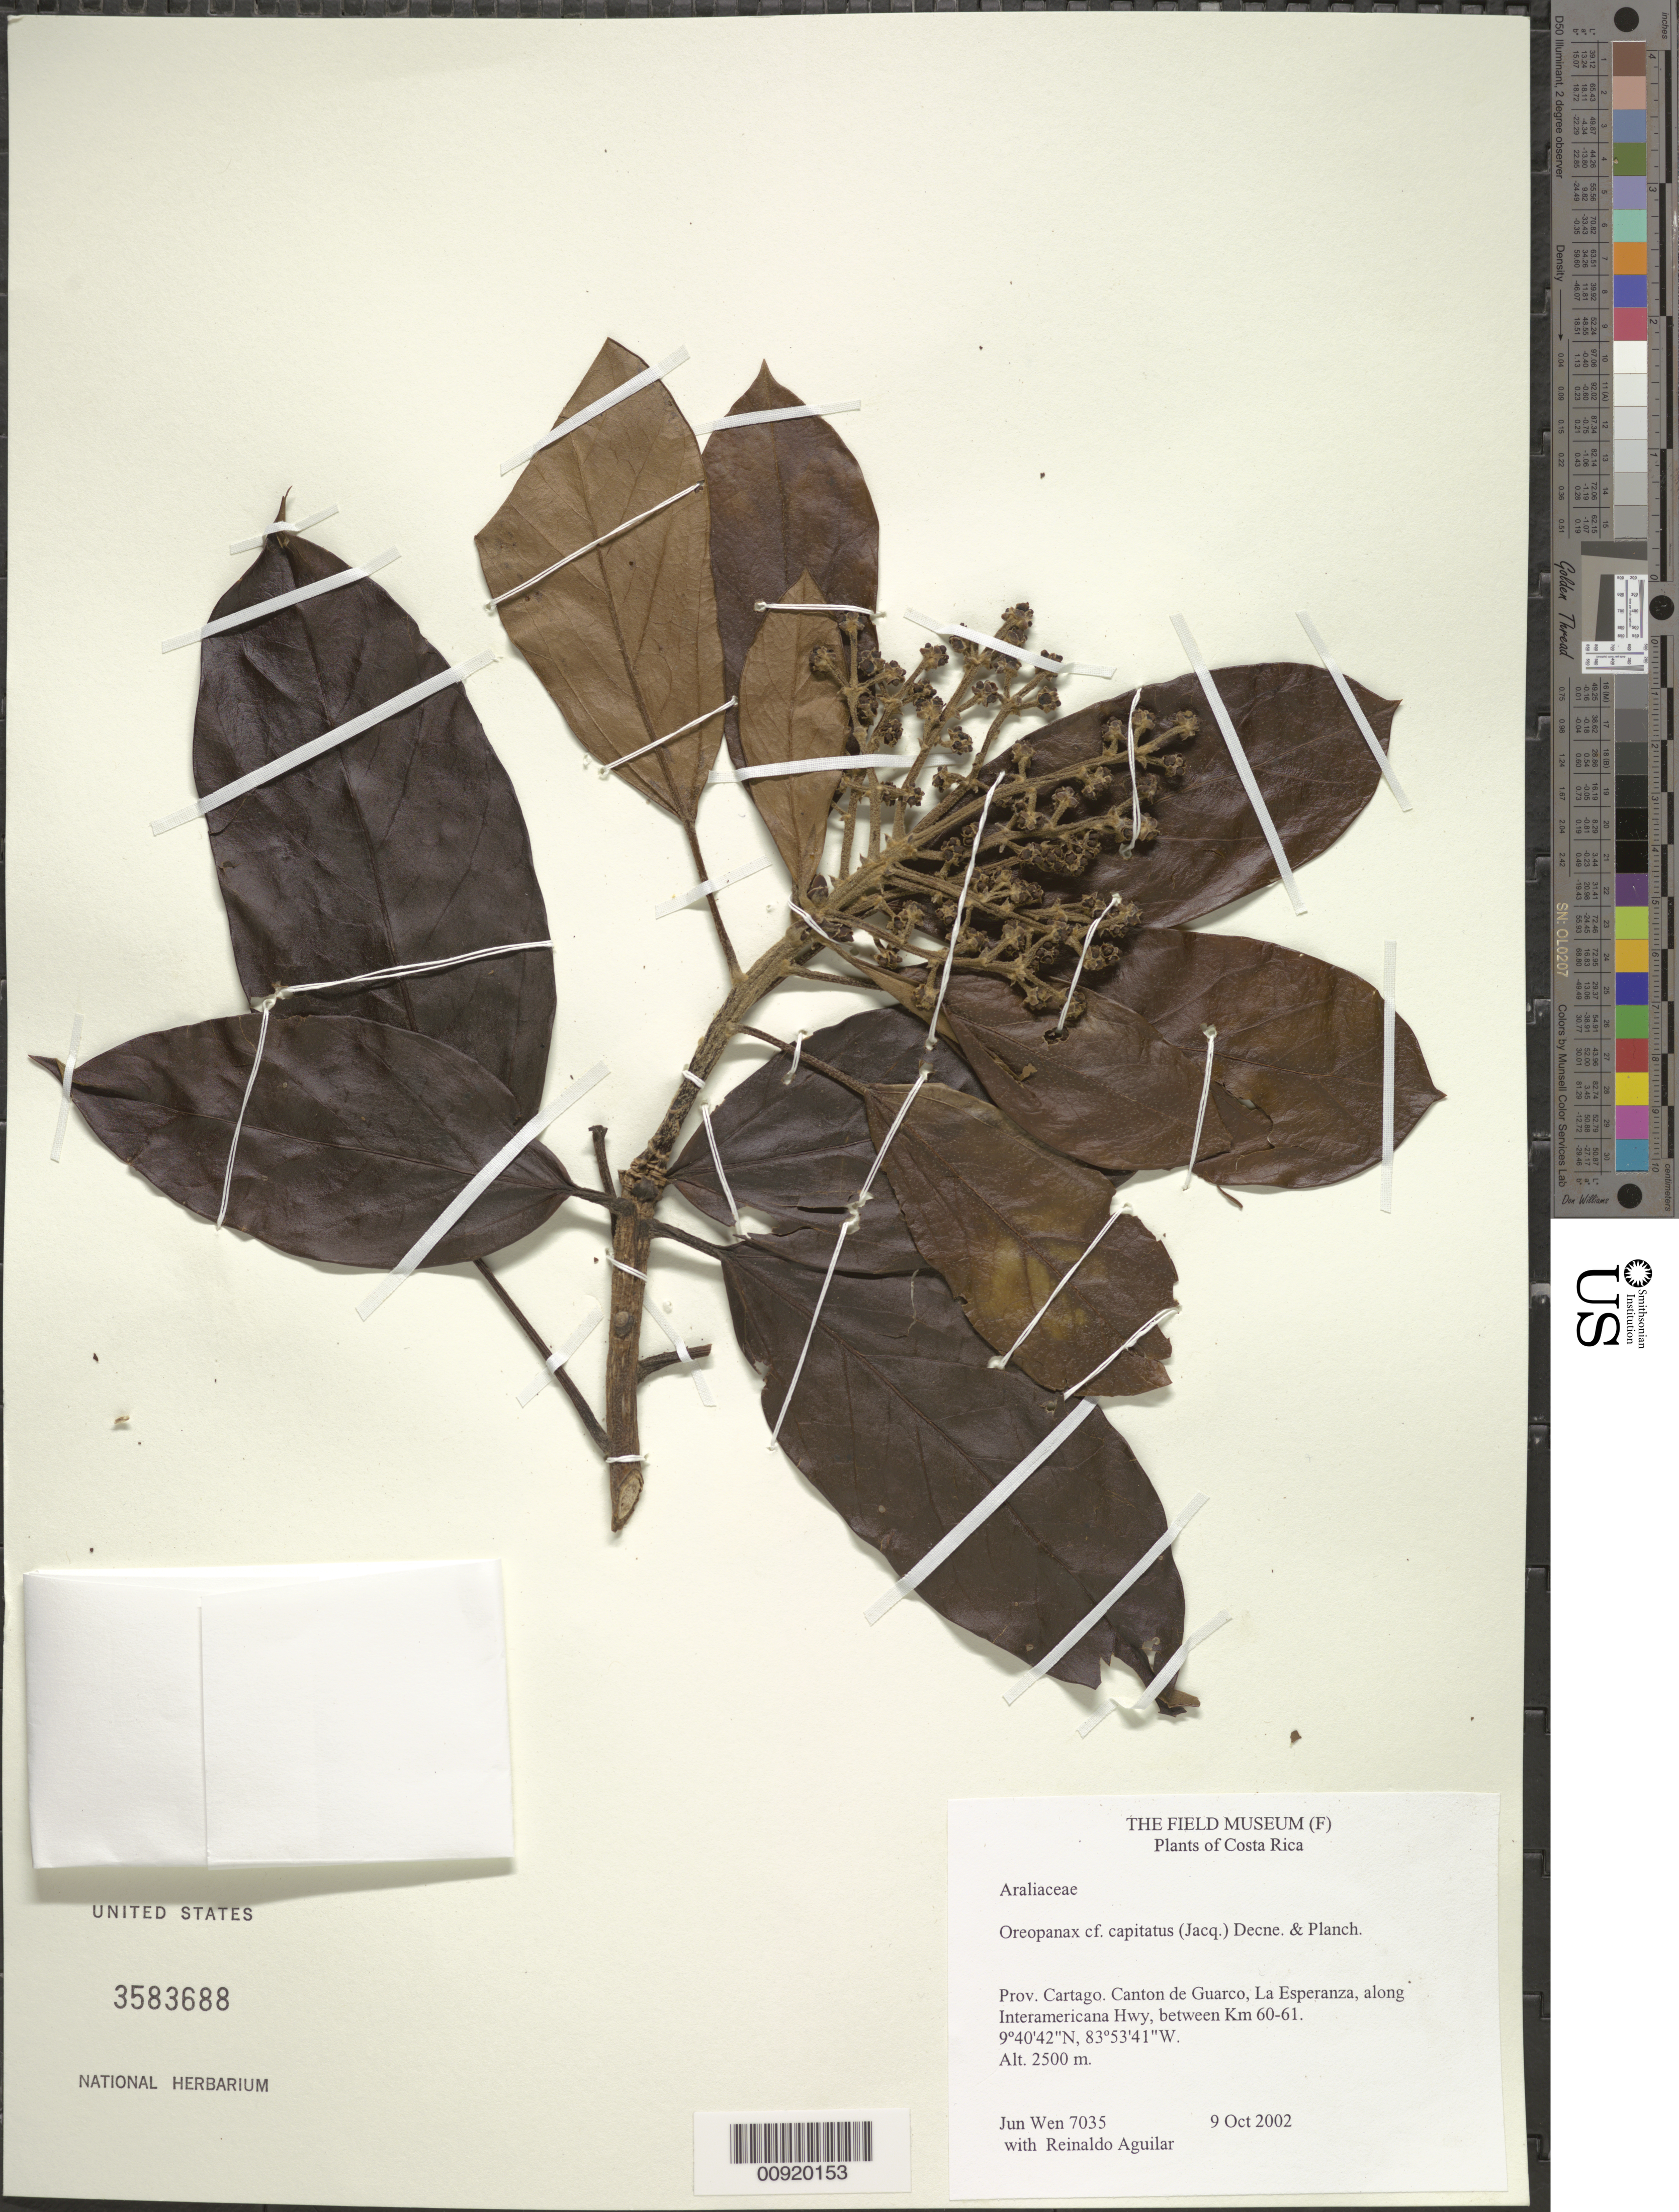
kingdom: Plantae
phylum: Tracheophyta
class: Magnoliopsida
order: Apiales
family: Araliaceae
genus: Oreopanax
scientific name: Oreopanax capitatus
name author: (Jacq.) Decne. & Planch.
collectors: J. Wen & R. Aguilar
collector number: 7035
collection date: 2002-10-09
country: Costa Rica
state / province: Cartago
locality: Canton de Guarco, La Esperanza, along Interamiercana Hwy, between Km 60 -61.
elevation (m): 2500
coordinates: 9 40 42 N, 83 53 41 W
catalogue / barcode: US 3583688